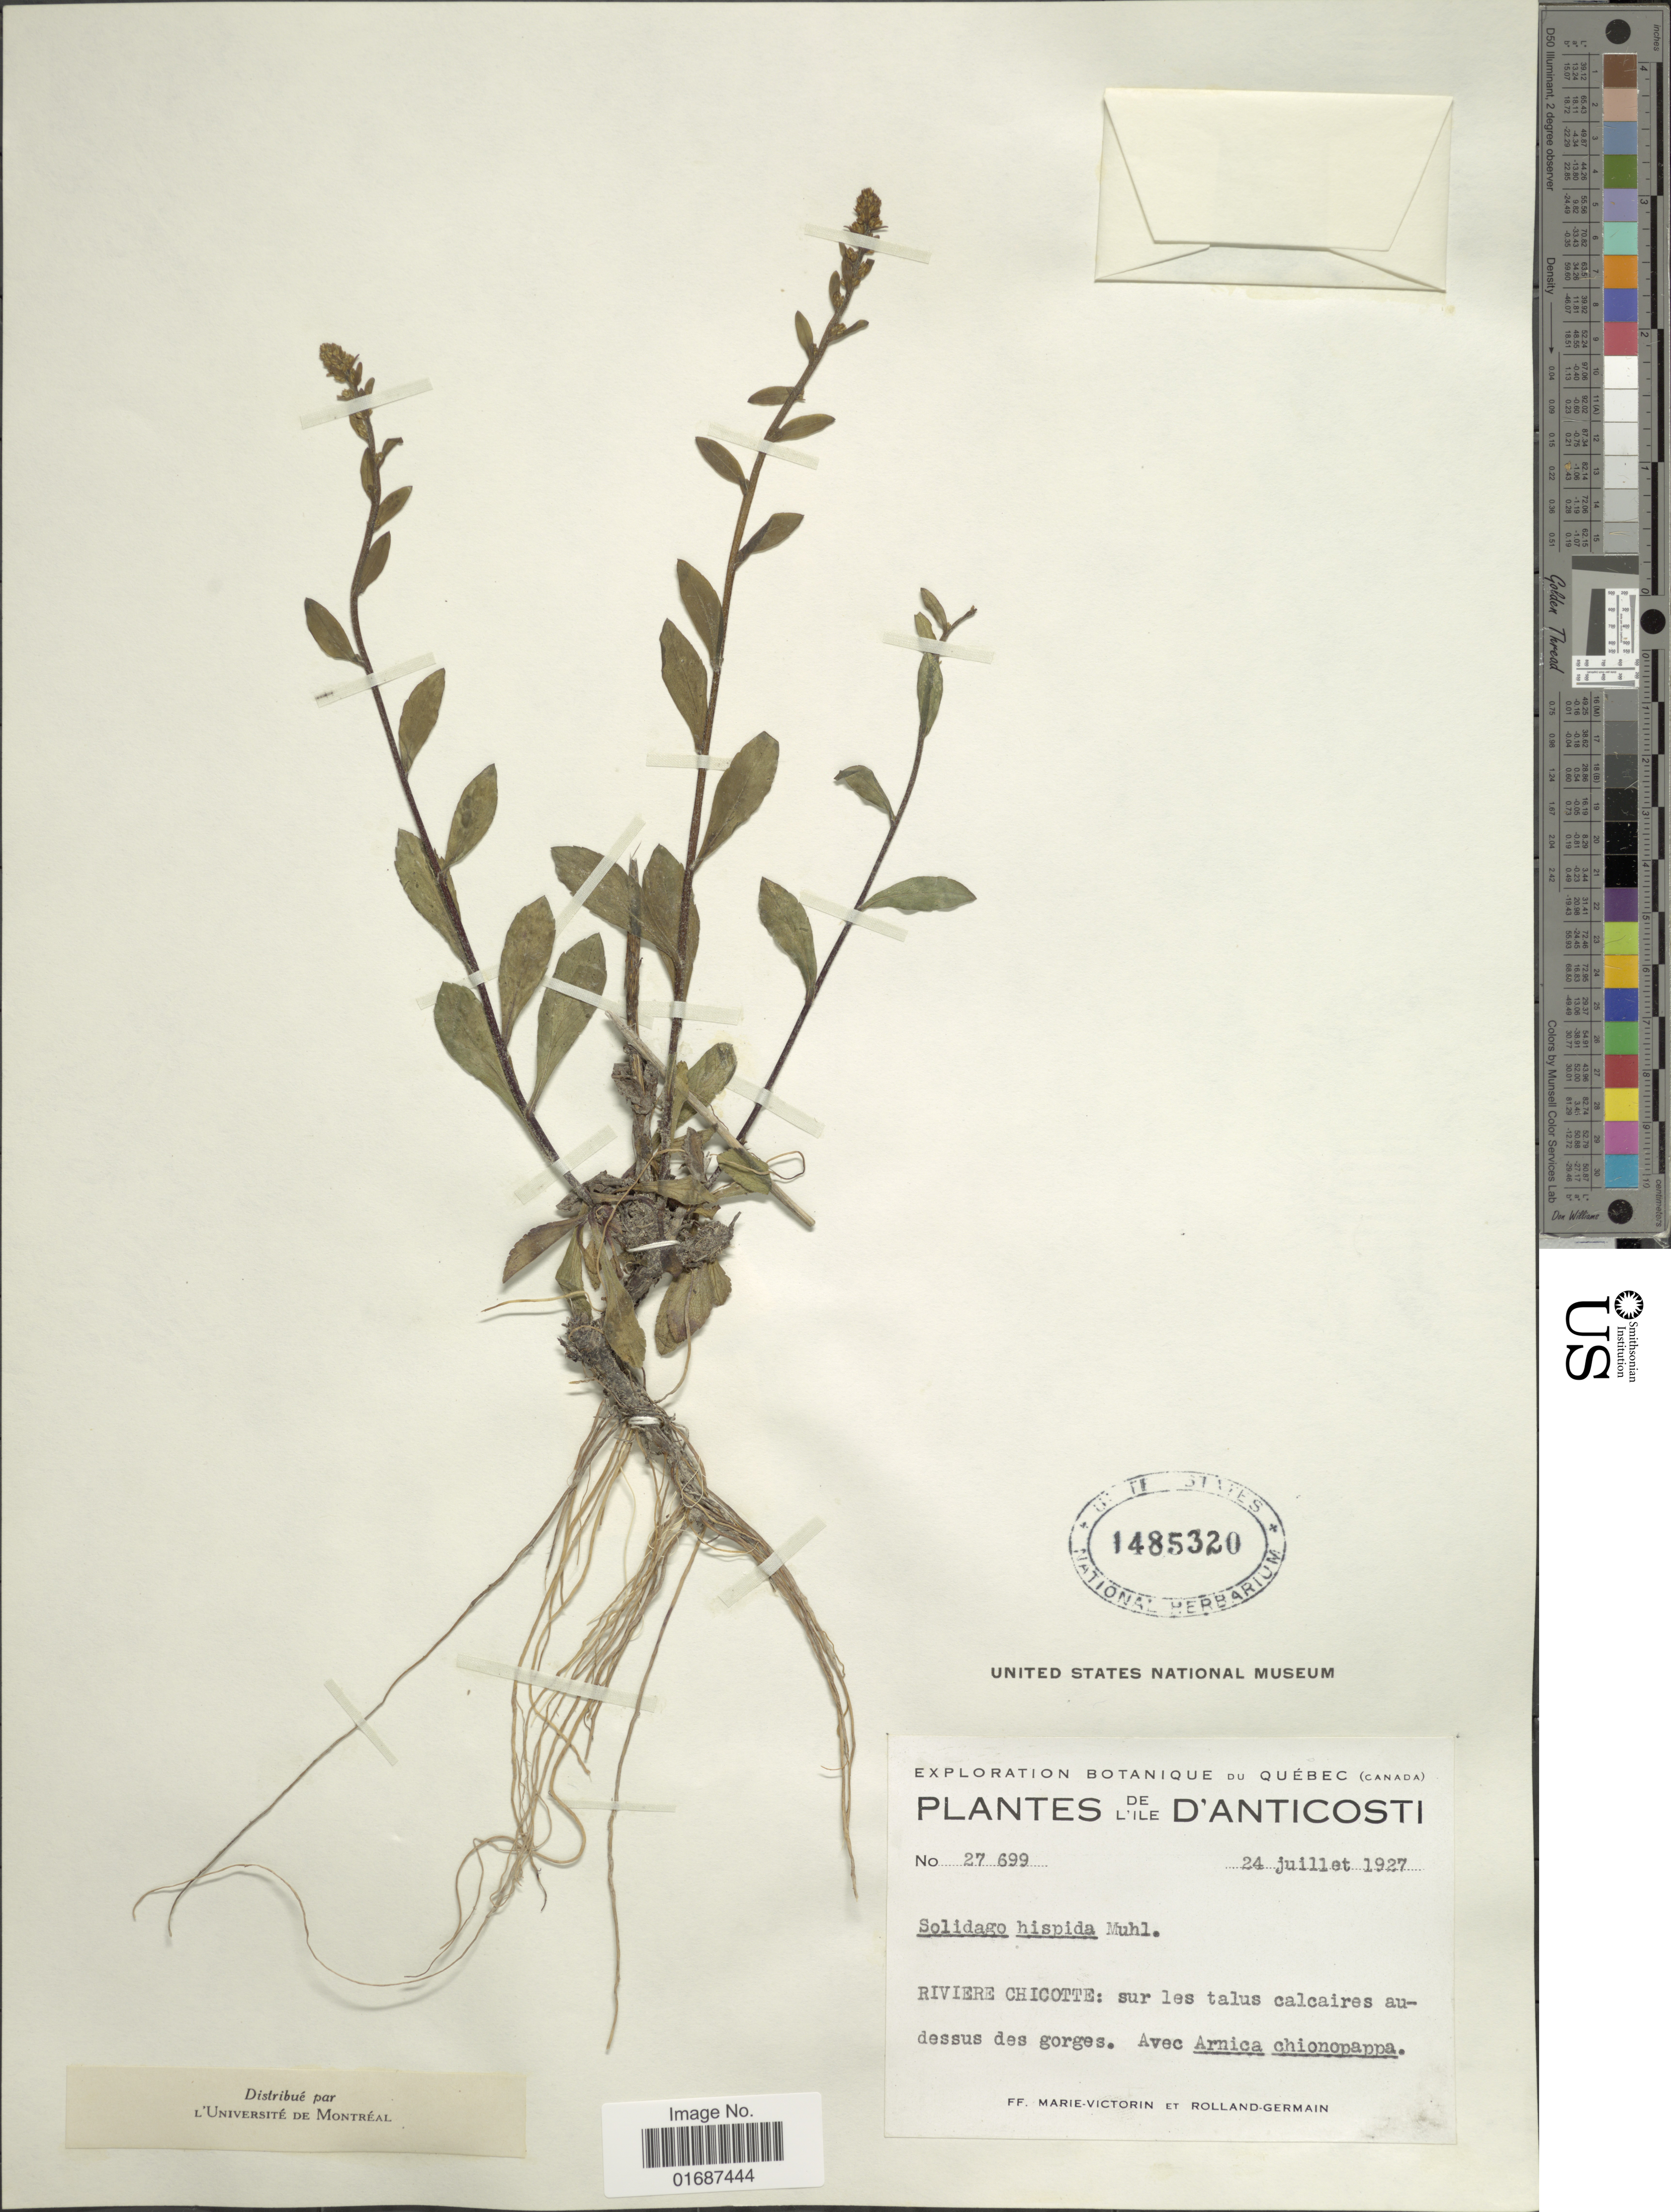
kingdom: Plantae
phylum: Tracheophyta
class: Magnoliopsida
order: Asterales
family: Asteraceae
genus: Solidago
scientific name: Solidago hispida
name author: Muhl. ex Willd.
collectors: Fr. Marie-Victorin & Rolland-Germain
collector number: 27699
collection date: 1927-07-24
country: Canada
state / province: Quebec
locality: De L'ile D'Anticosti, Riviere Chicotte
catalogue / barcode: US 1485320